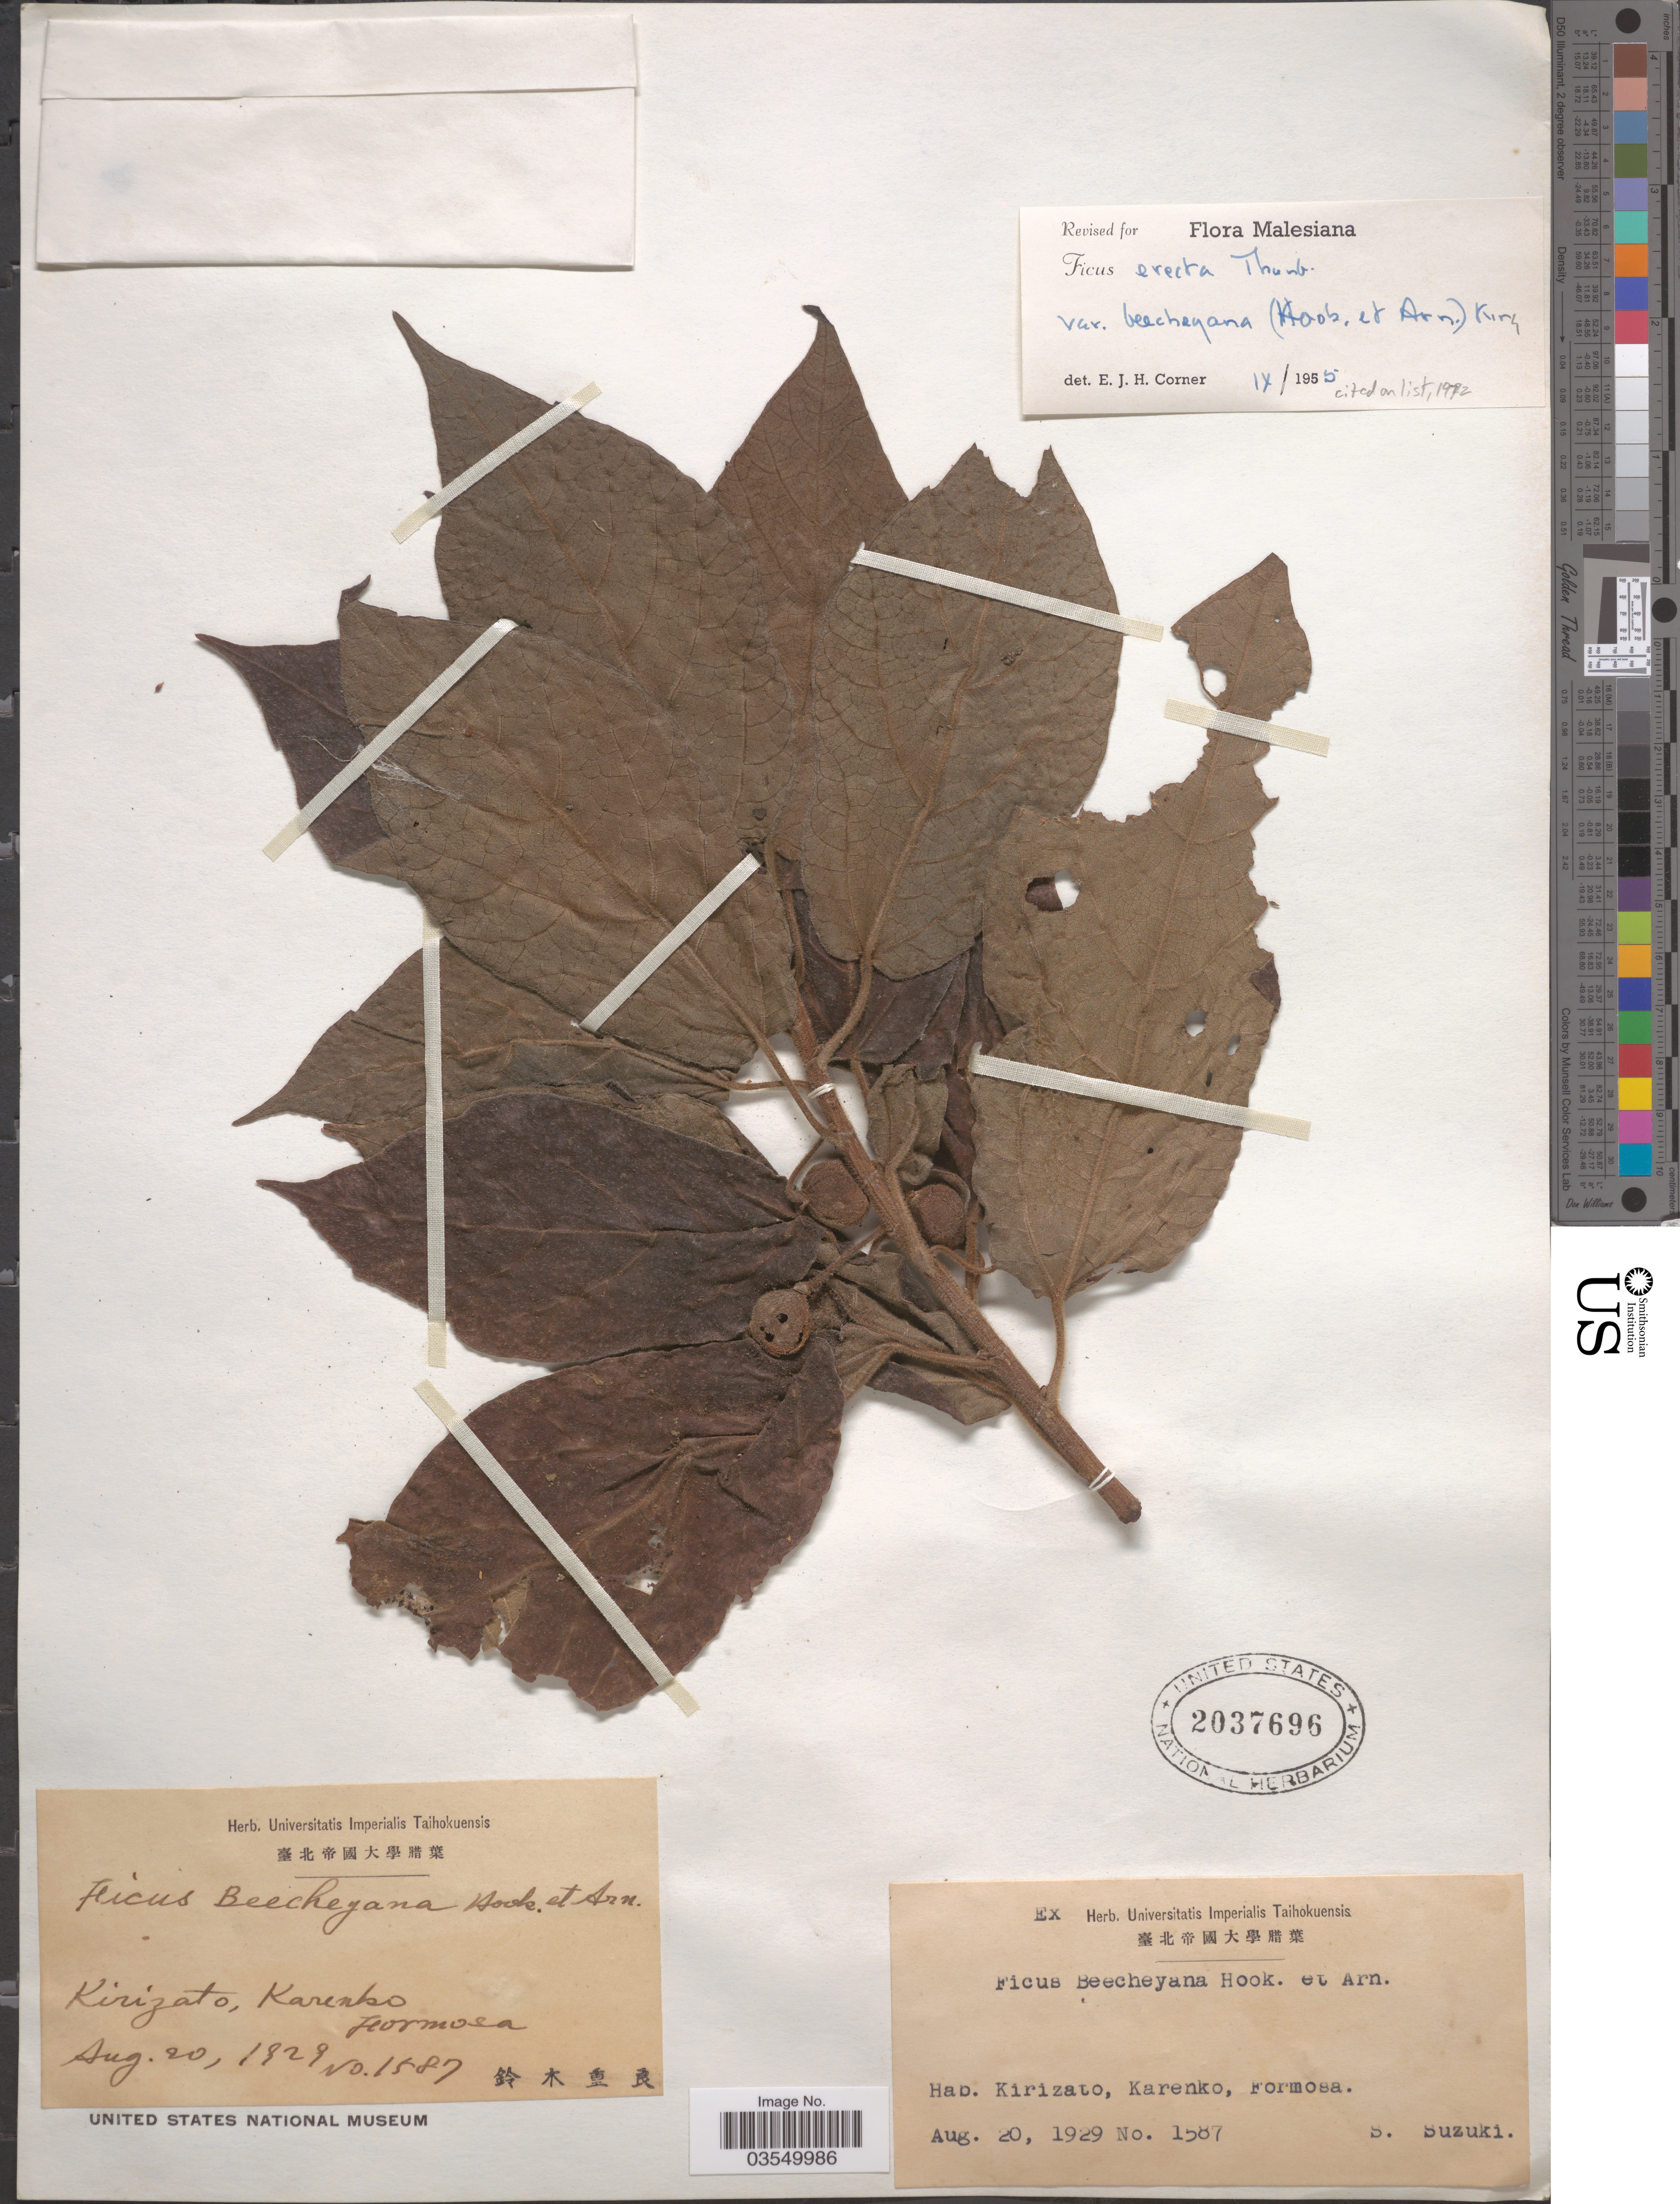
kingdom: Plantae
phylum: Tracheophyta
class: Magnoliopsida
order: Rosales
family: Moraceae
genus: Ficus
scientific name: Ficus erecta var. beecheyana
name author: (Hook. & Arn.) King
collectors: S. Suzuki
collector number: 1587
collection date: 1929-08-20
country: Taiwan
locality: Kirizato, Karenko.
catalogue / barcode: US 2037696